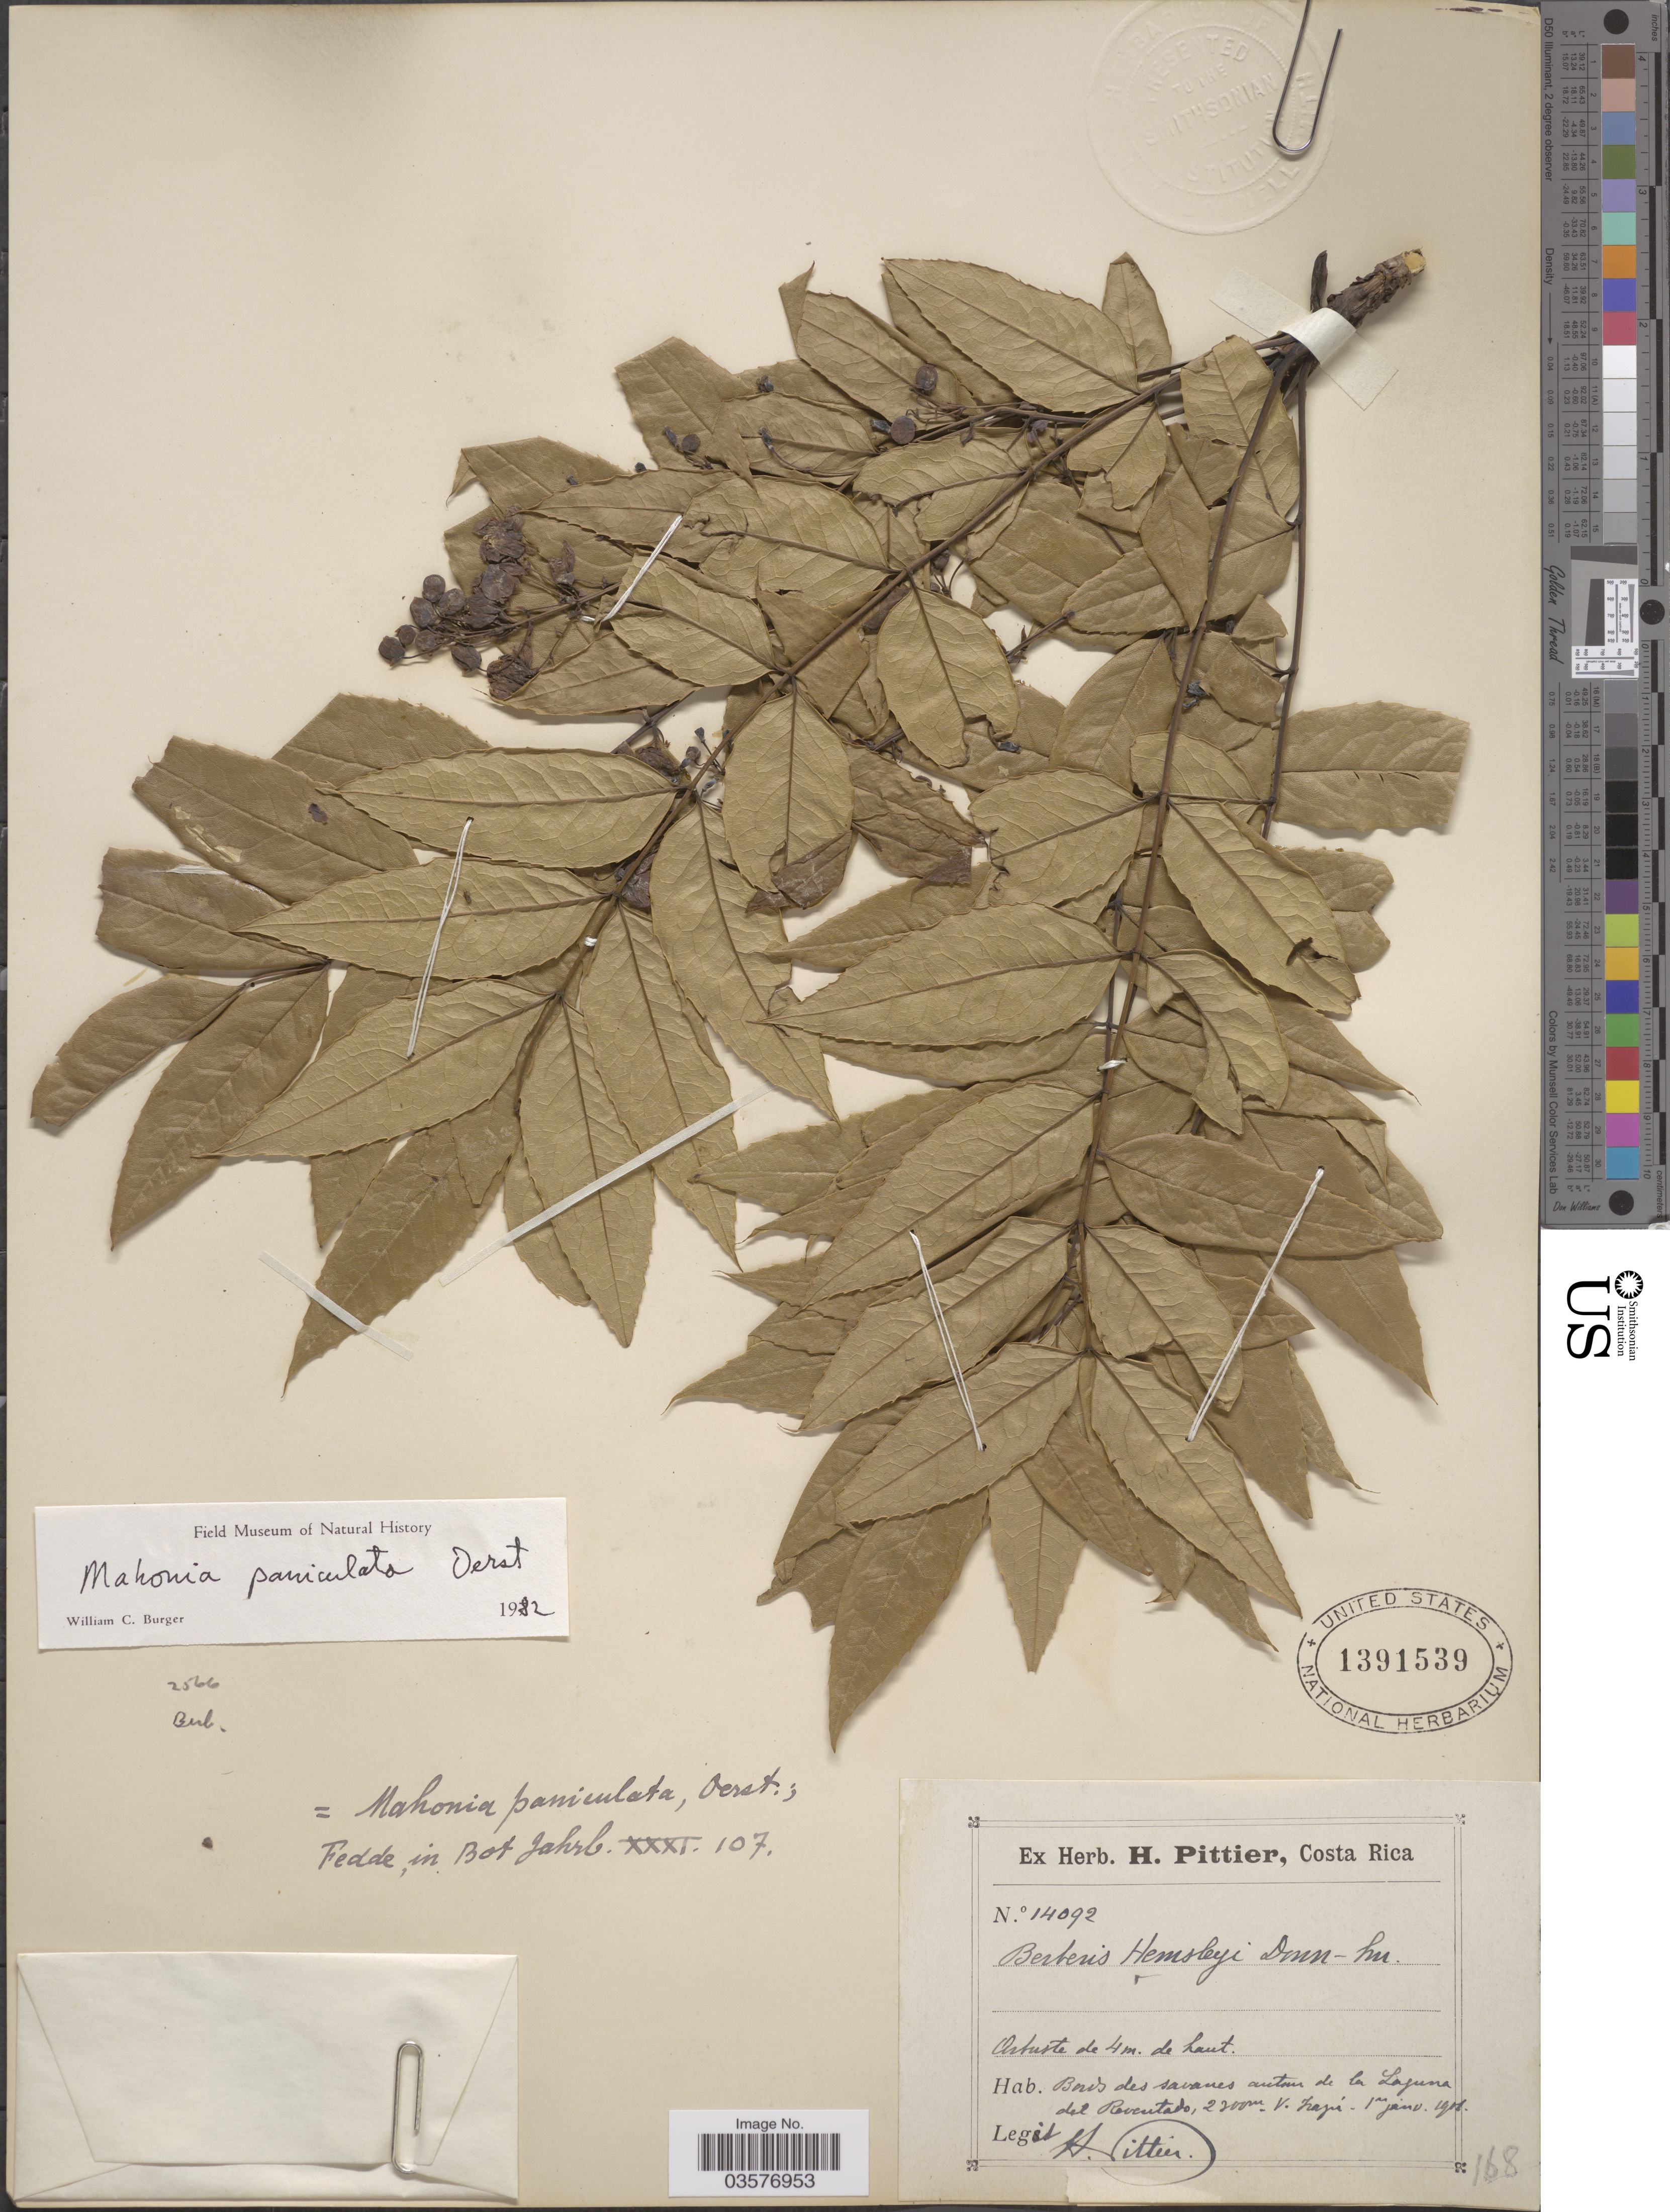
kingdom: Plantae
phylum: Tracheophyta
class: Magnoliopsida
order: Ranunculales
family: Berberidaceae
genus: Mahonia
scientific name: Mahonia paniculata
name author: Oerst.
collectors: H. F. Pittier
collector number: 14092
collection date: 1901-01-01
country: Costa Rica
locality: Bords des savanes autour de la Laguna del Reventado. [edge of savannahs around Laguna del Reventado]. V. Irazu [Irazu Volcano?]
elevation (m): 2300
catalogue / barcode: US 1391539